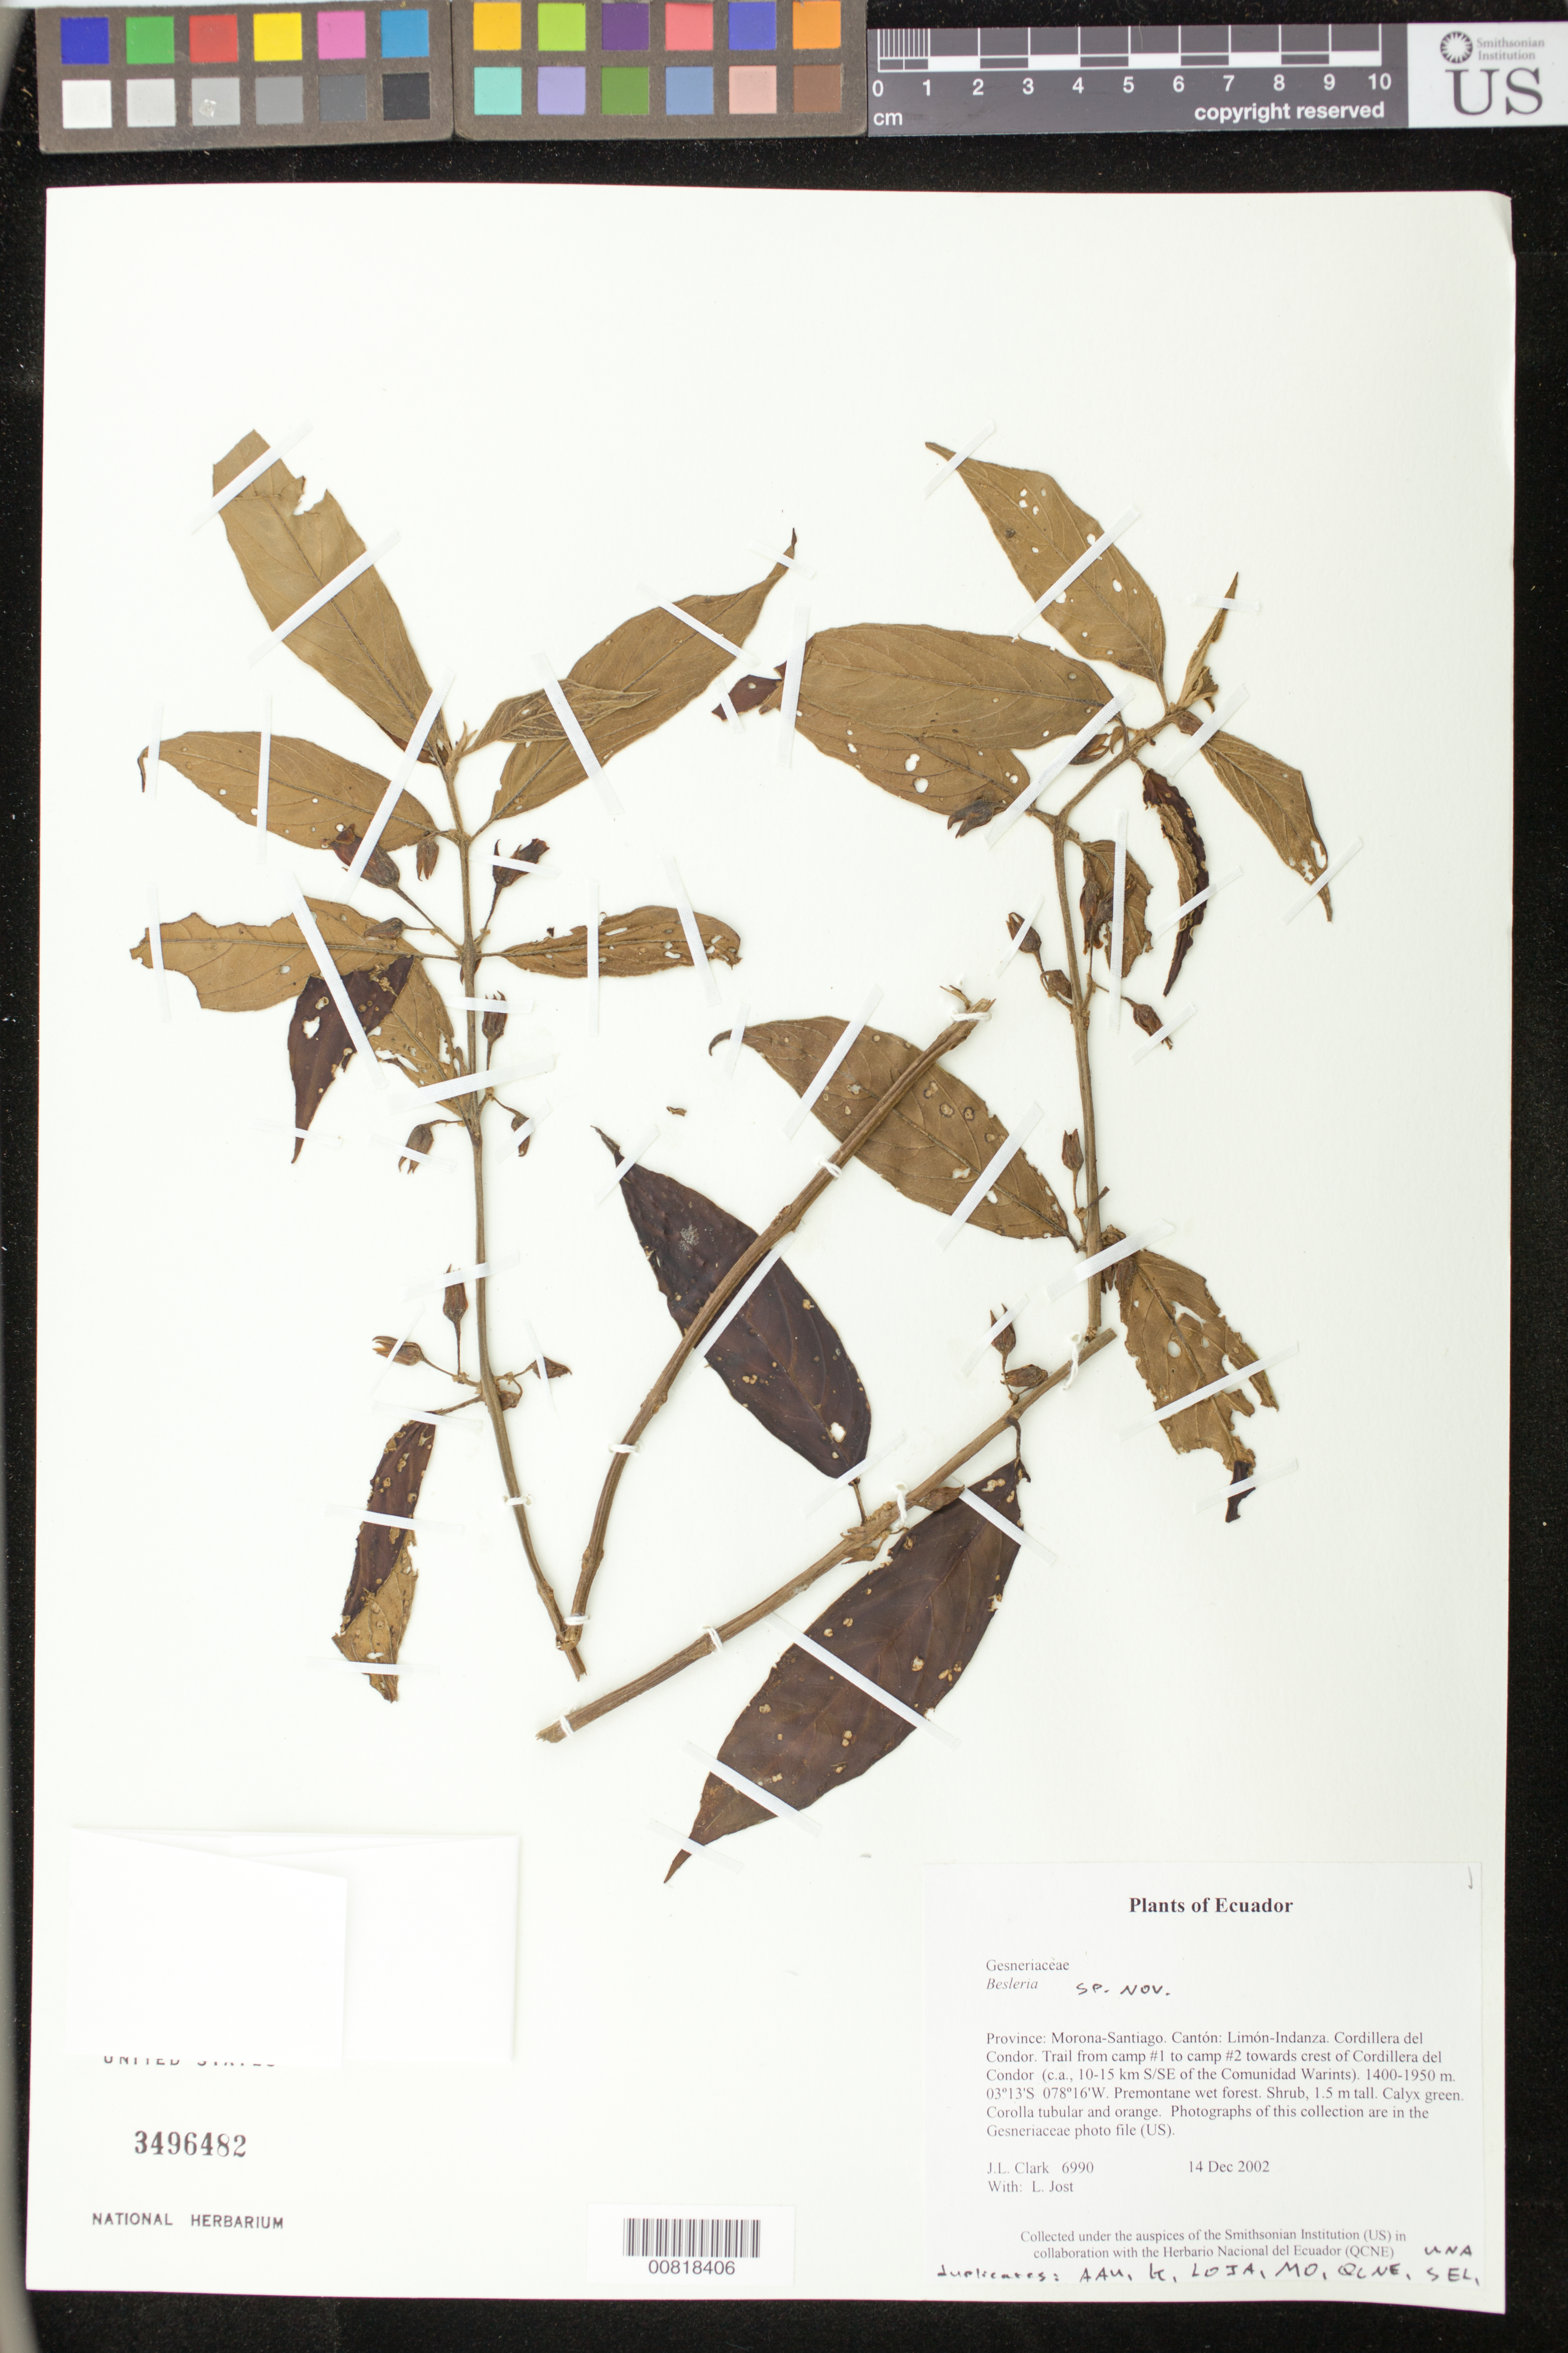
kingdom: Plantae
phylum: Tracheophyta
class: Magnoliopsida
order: Lamiales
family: Gesneriaceae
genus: Besleria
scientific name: Besleria sp. nov.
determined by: Clark, J. L., (SEL), The Marie Selby Botanical Garden (UNITED STATES)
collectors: J. L. Clark & L. Jost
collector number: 6990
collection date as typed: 14 Dec 2002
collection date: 2002-12-14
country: Ecuador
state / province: Morona-Santiago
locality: Limón-Indanza. Cordillera del Condor. Trail from camp #1 to camp #2 towards crest of Cordillera del Condor (c.a., 10-15 km S/SE of the Comunidad Warints).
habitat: Premontane wet forest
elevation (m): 1400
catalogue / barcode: US 3496482